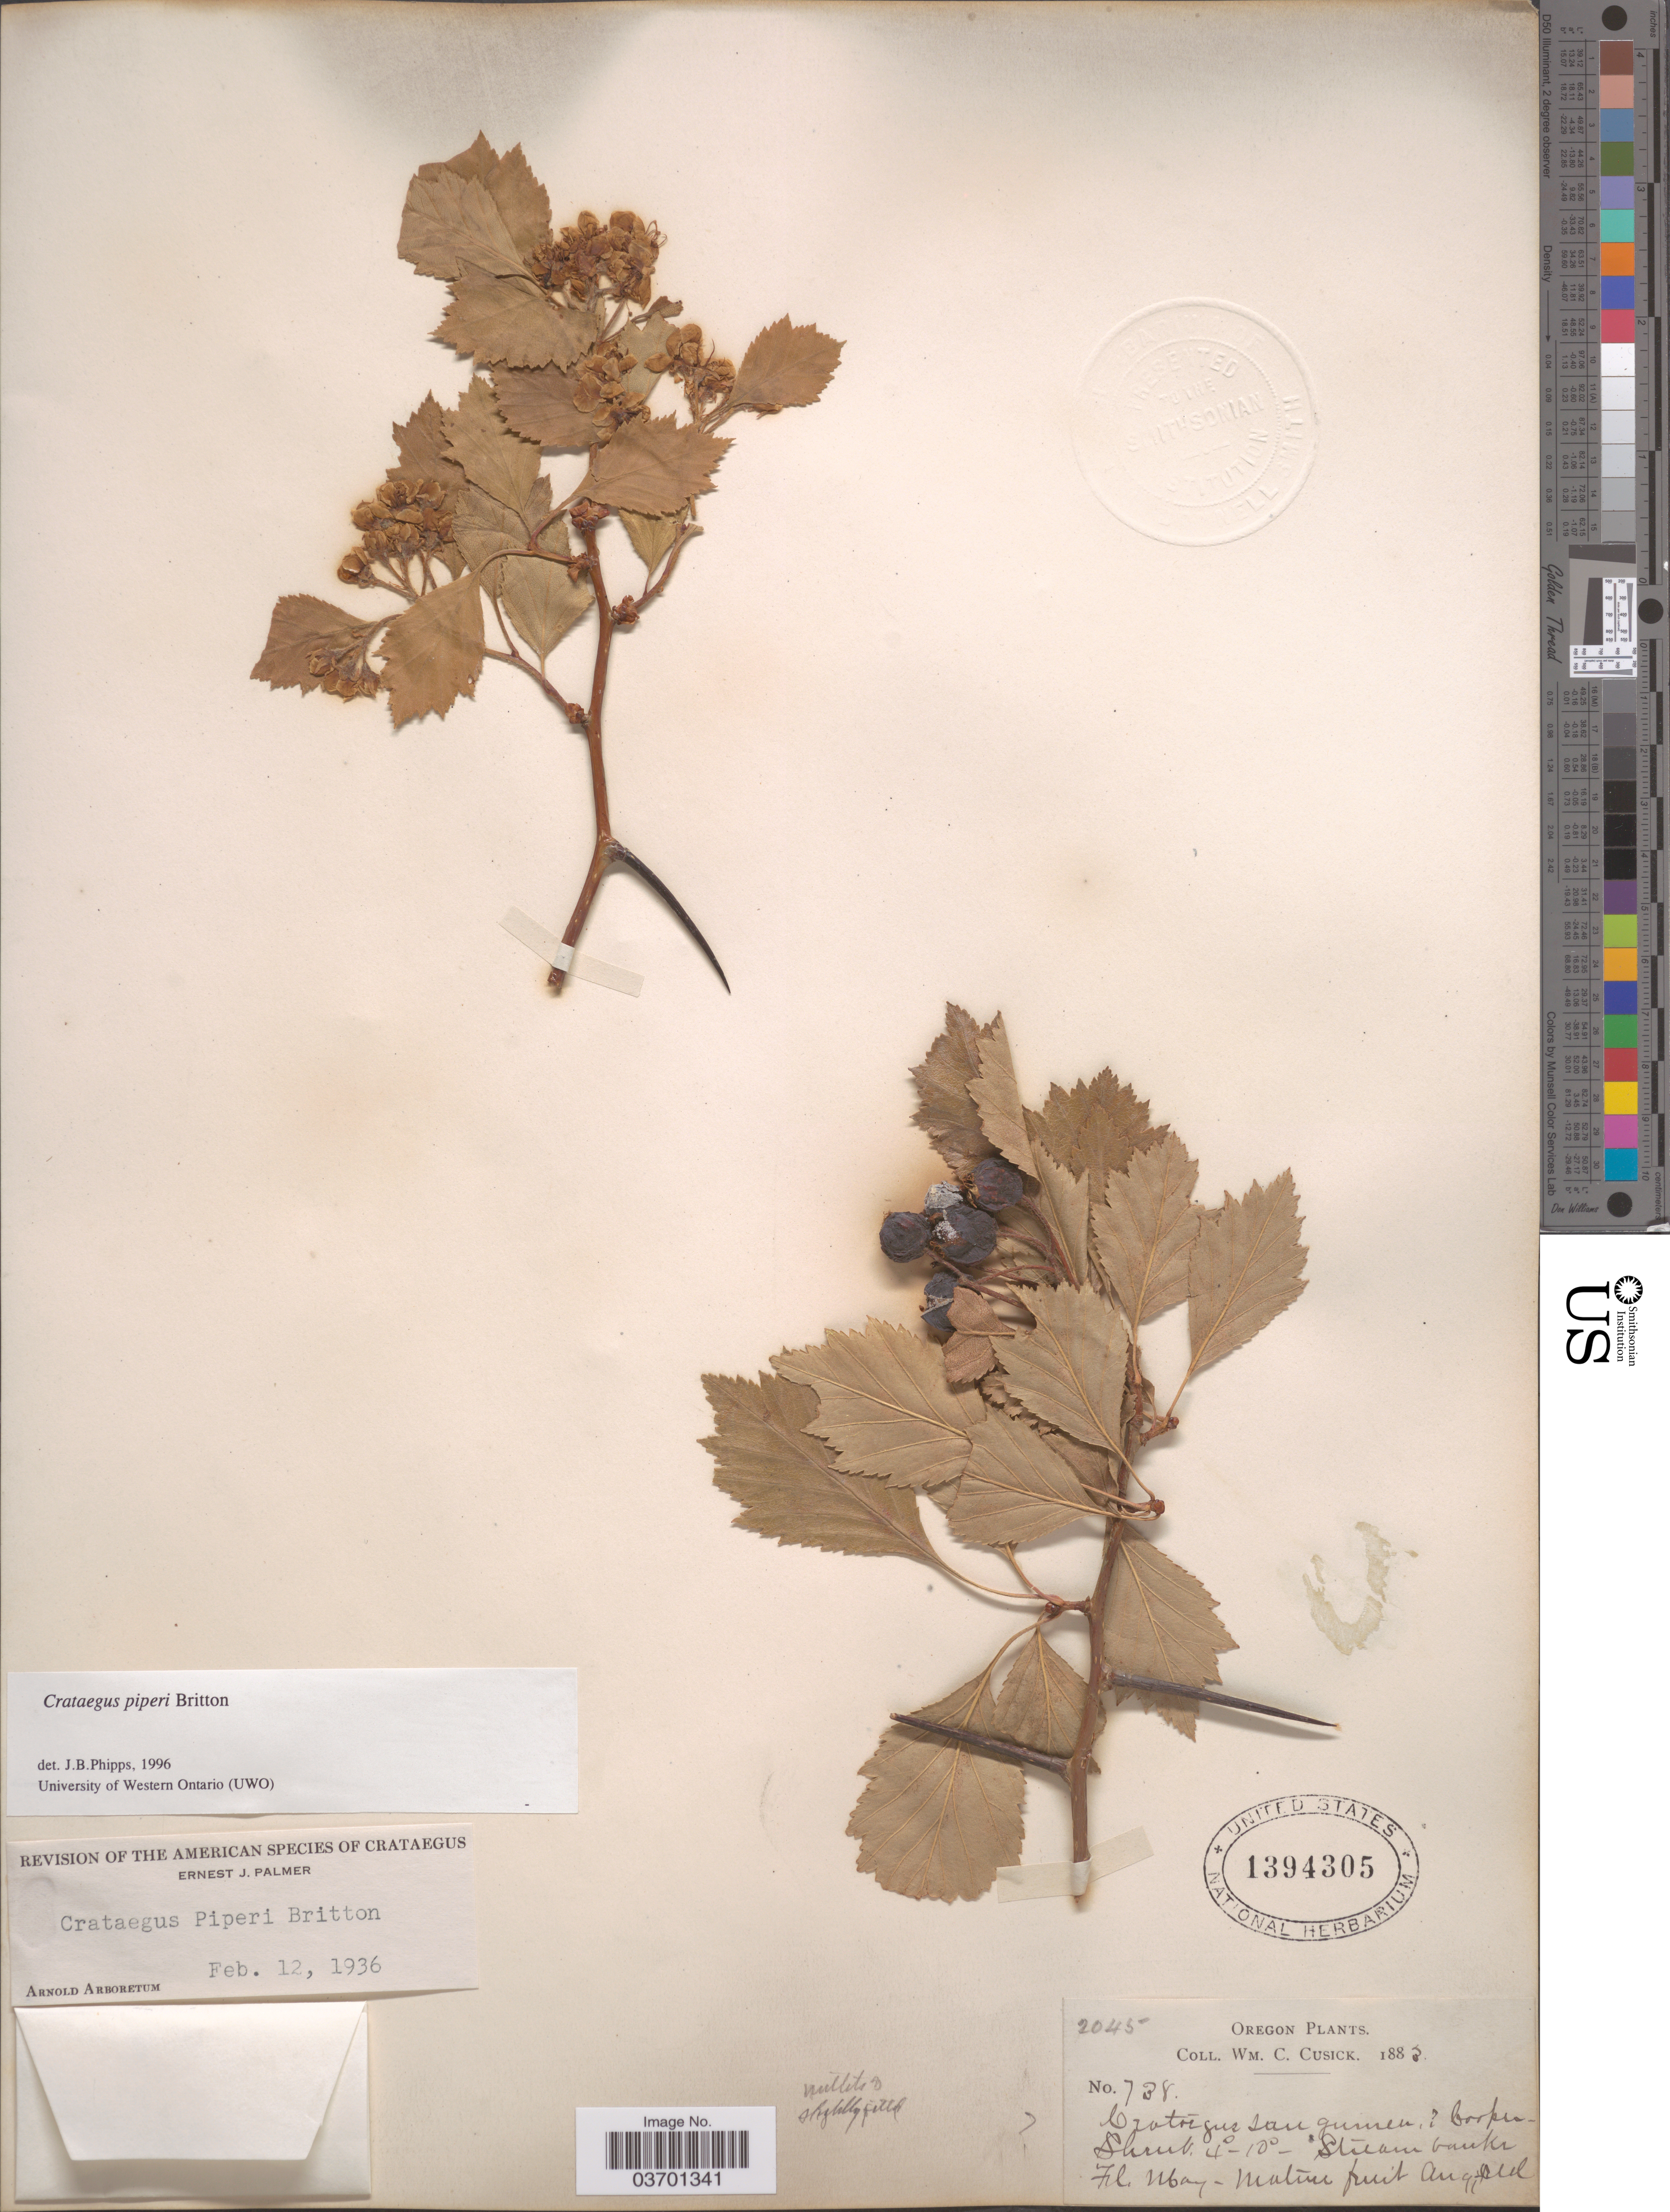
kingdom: Plantae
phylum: Tracheophyta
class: Magnoliopsida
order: Rosales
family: Rosaceae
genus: Crataegus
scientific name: Crataegus piperi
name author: Britton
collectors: W. C. Cusick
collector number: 738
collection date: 1883-05/1883-08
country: United States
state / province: Oregon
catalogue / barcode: US 1394305